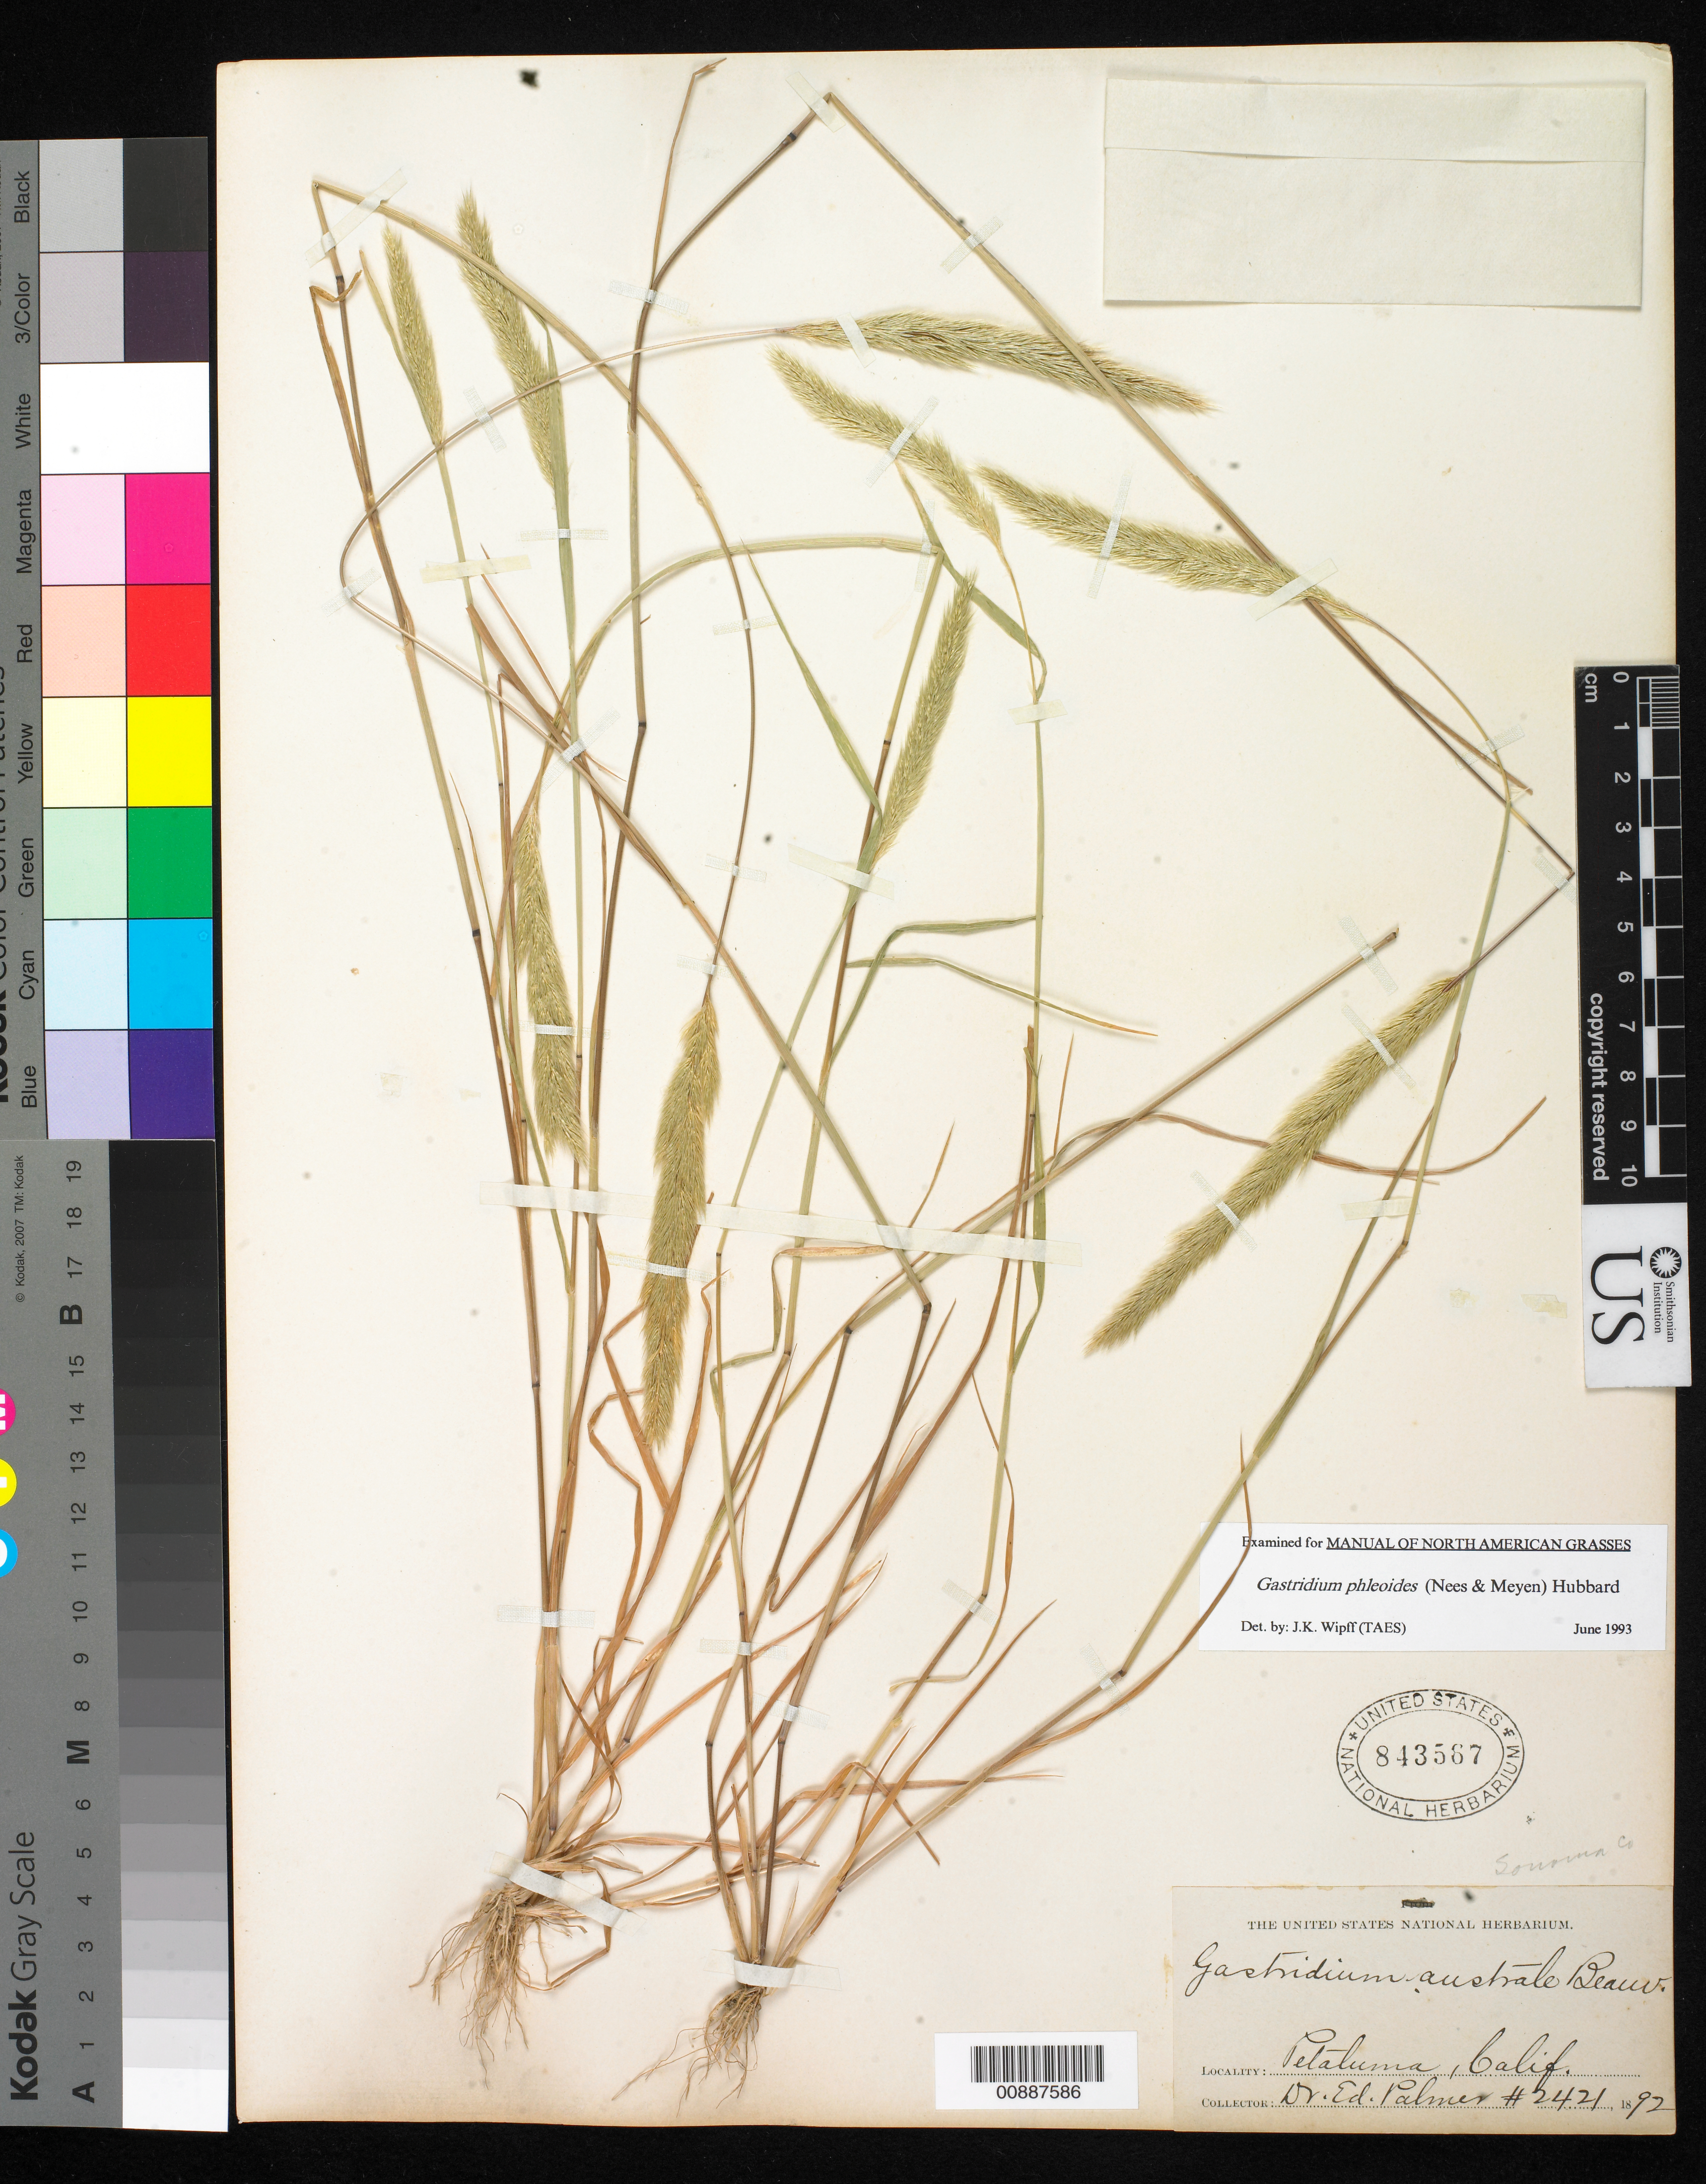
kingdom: Plantae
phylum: Tracheophyta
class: Liliopsida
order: Poales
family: Poaceae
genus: Gastridium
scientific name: Gastridium phleoides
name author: (Nees) C.E. Hubb.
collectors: E. Palmer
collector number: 2421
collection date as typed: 1892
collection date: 1892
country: United States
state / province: California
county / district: Sonoma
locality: Petaluma, Sonoma County, California.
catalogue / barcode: US 843567